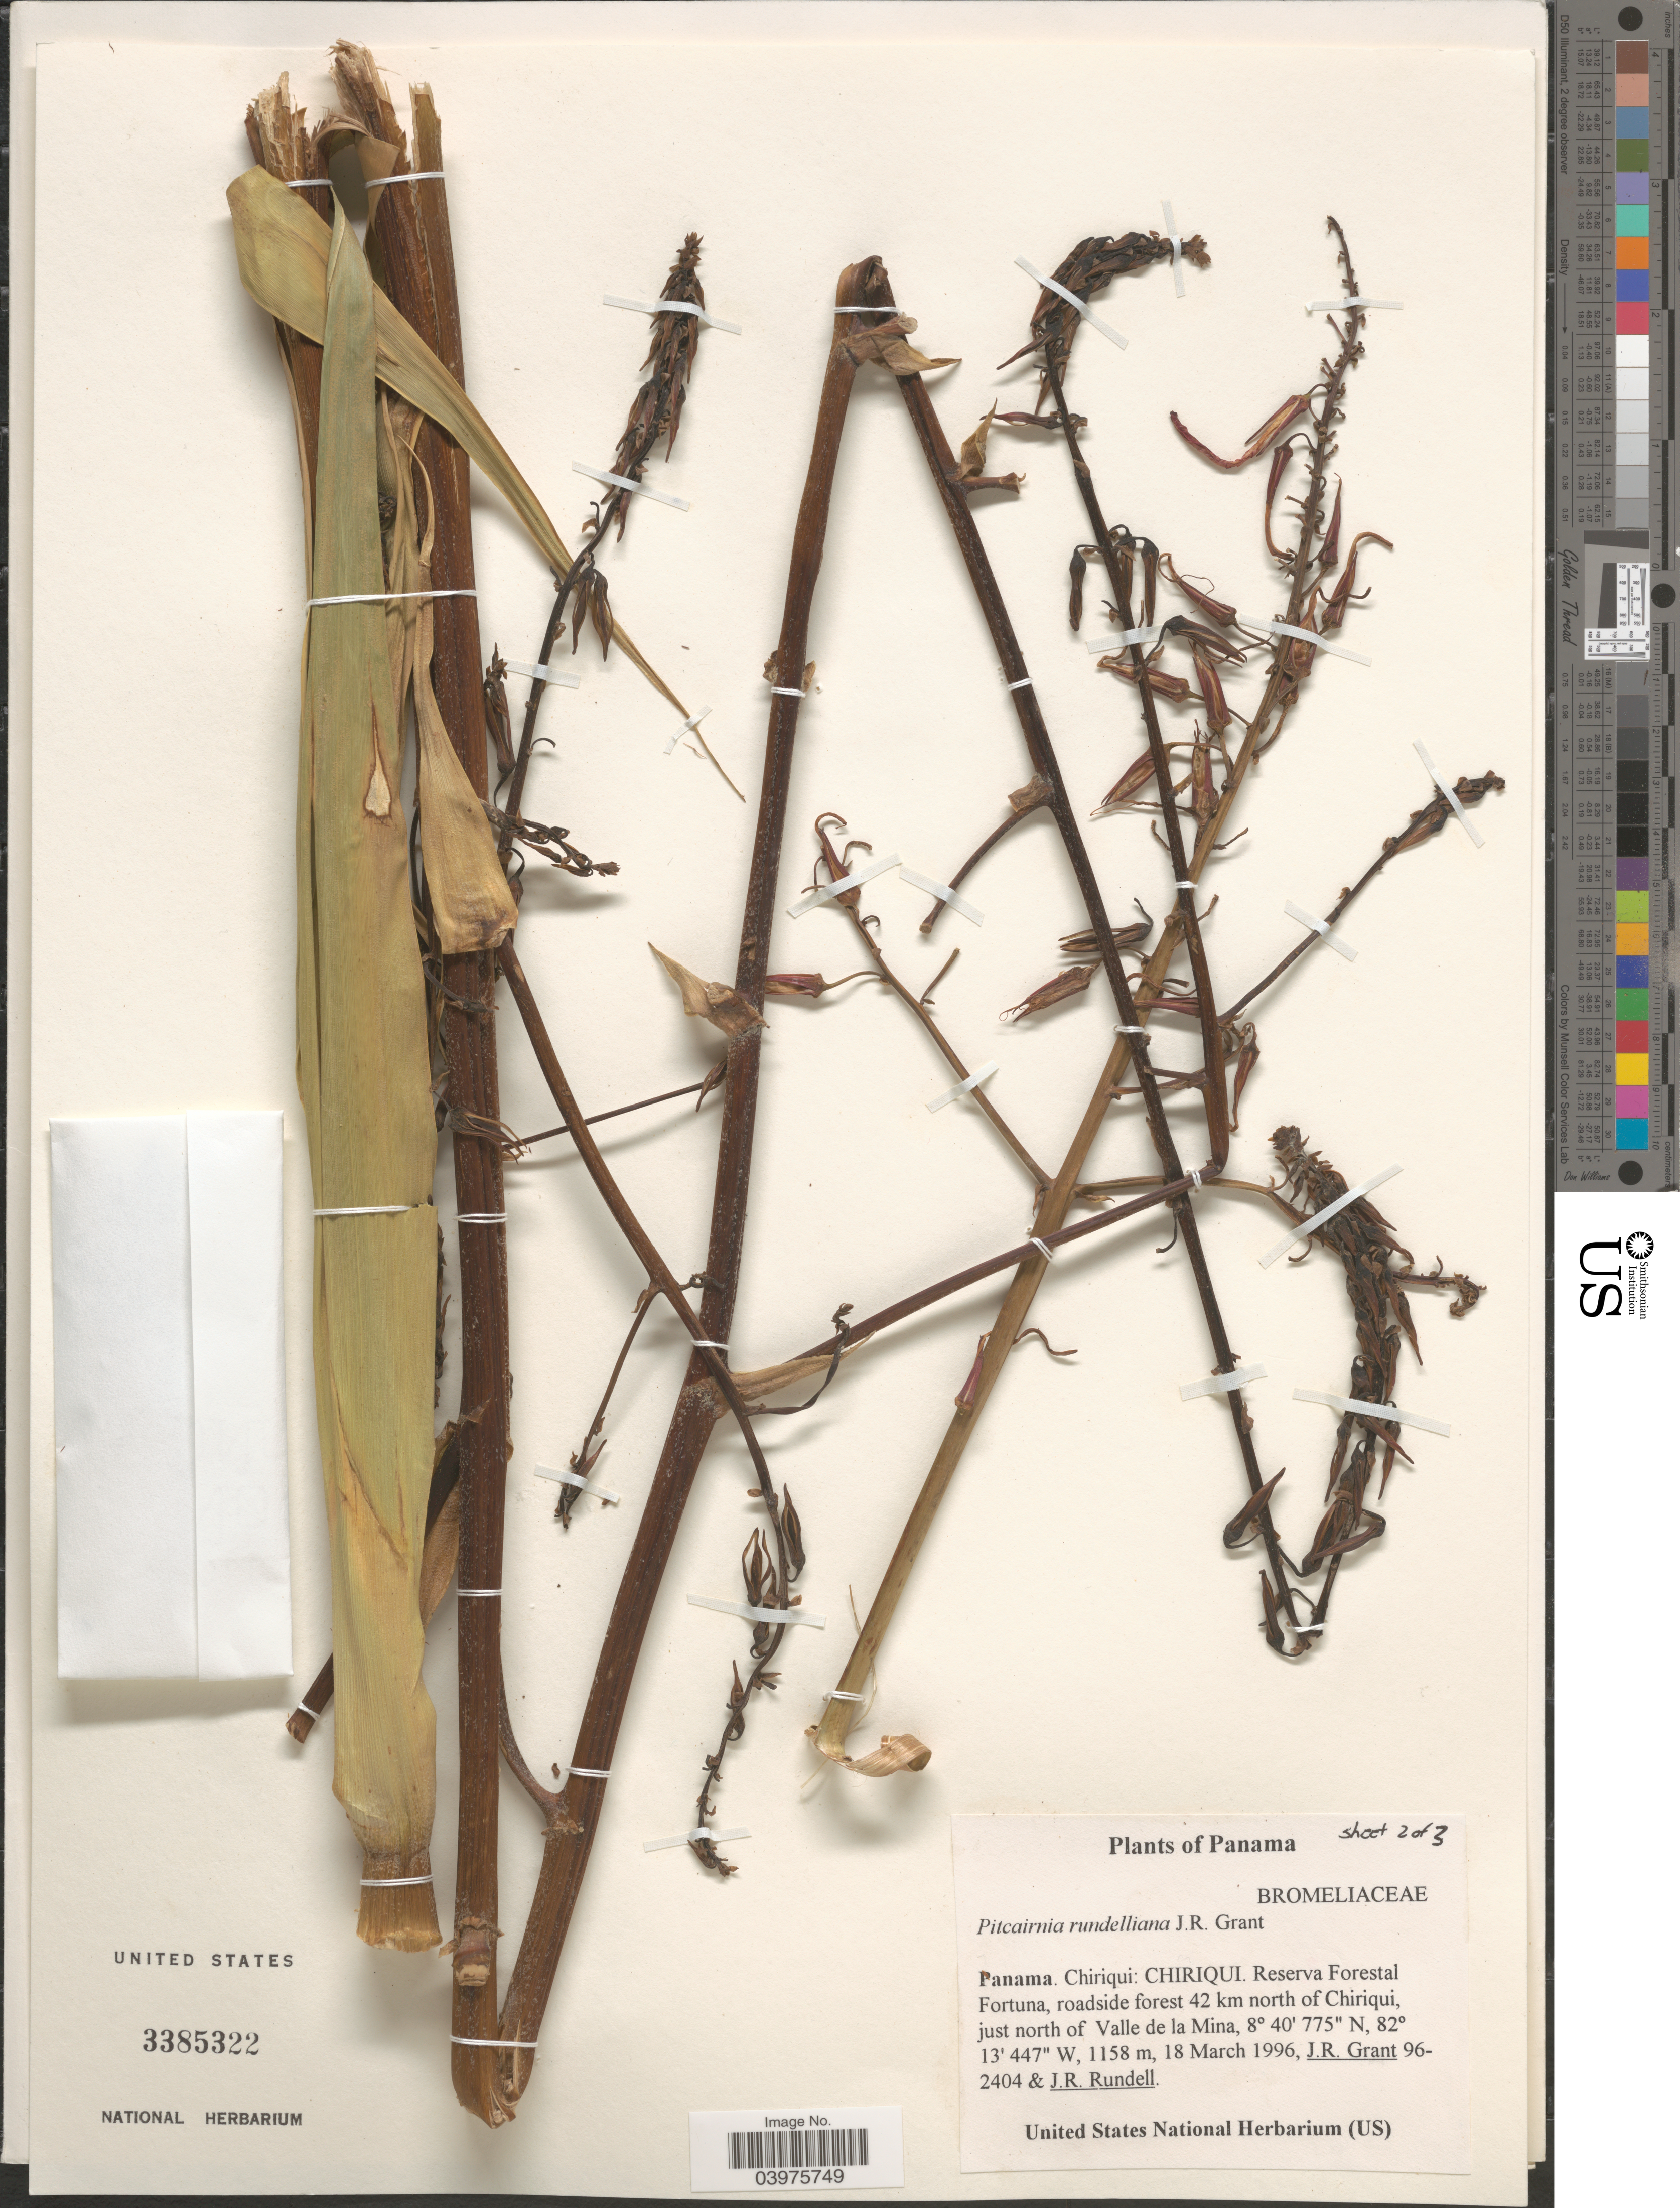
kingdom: Plantae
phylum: Tracheophyta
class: Liliopsida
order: Poales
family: Bromeliaceae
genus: Pitcairnia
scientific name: Pitcairnia rundelliana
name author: J.R. Grant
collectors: J. Grant & J. R. Rundell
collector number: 96-2404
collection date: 1996-03-18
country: Panama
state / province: Chiriqui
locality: Reserva Forestal Fortuna, roadside forest 42 km north of Chiriqui, just north of Valle de la Mina.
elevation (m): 1158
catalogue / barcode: US 3385322